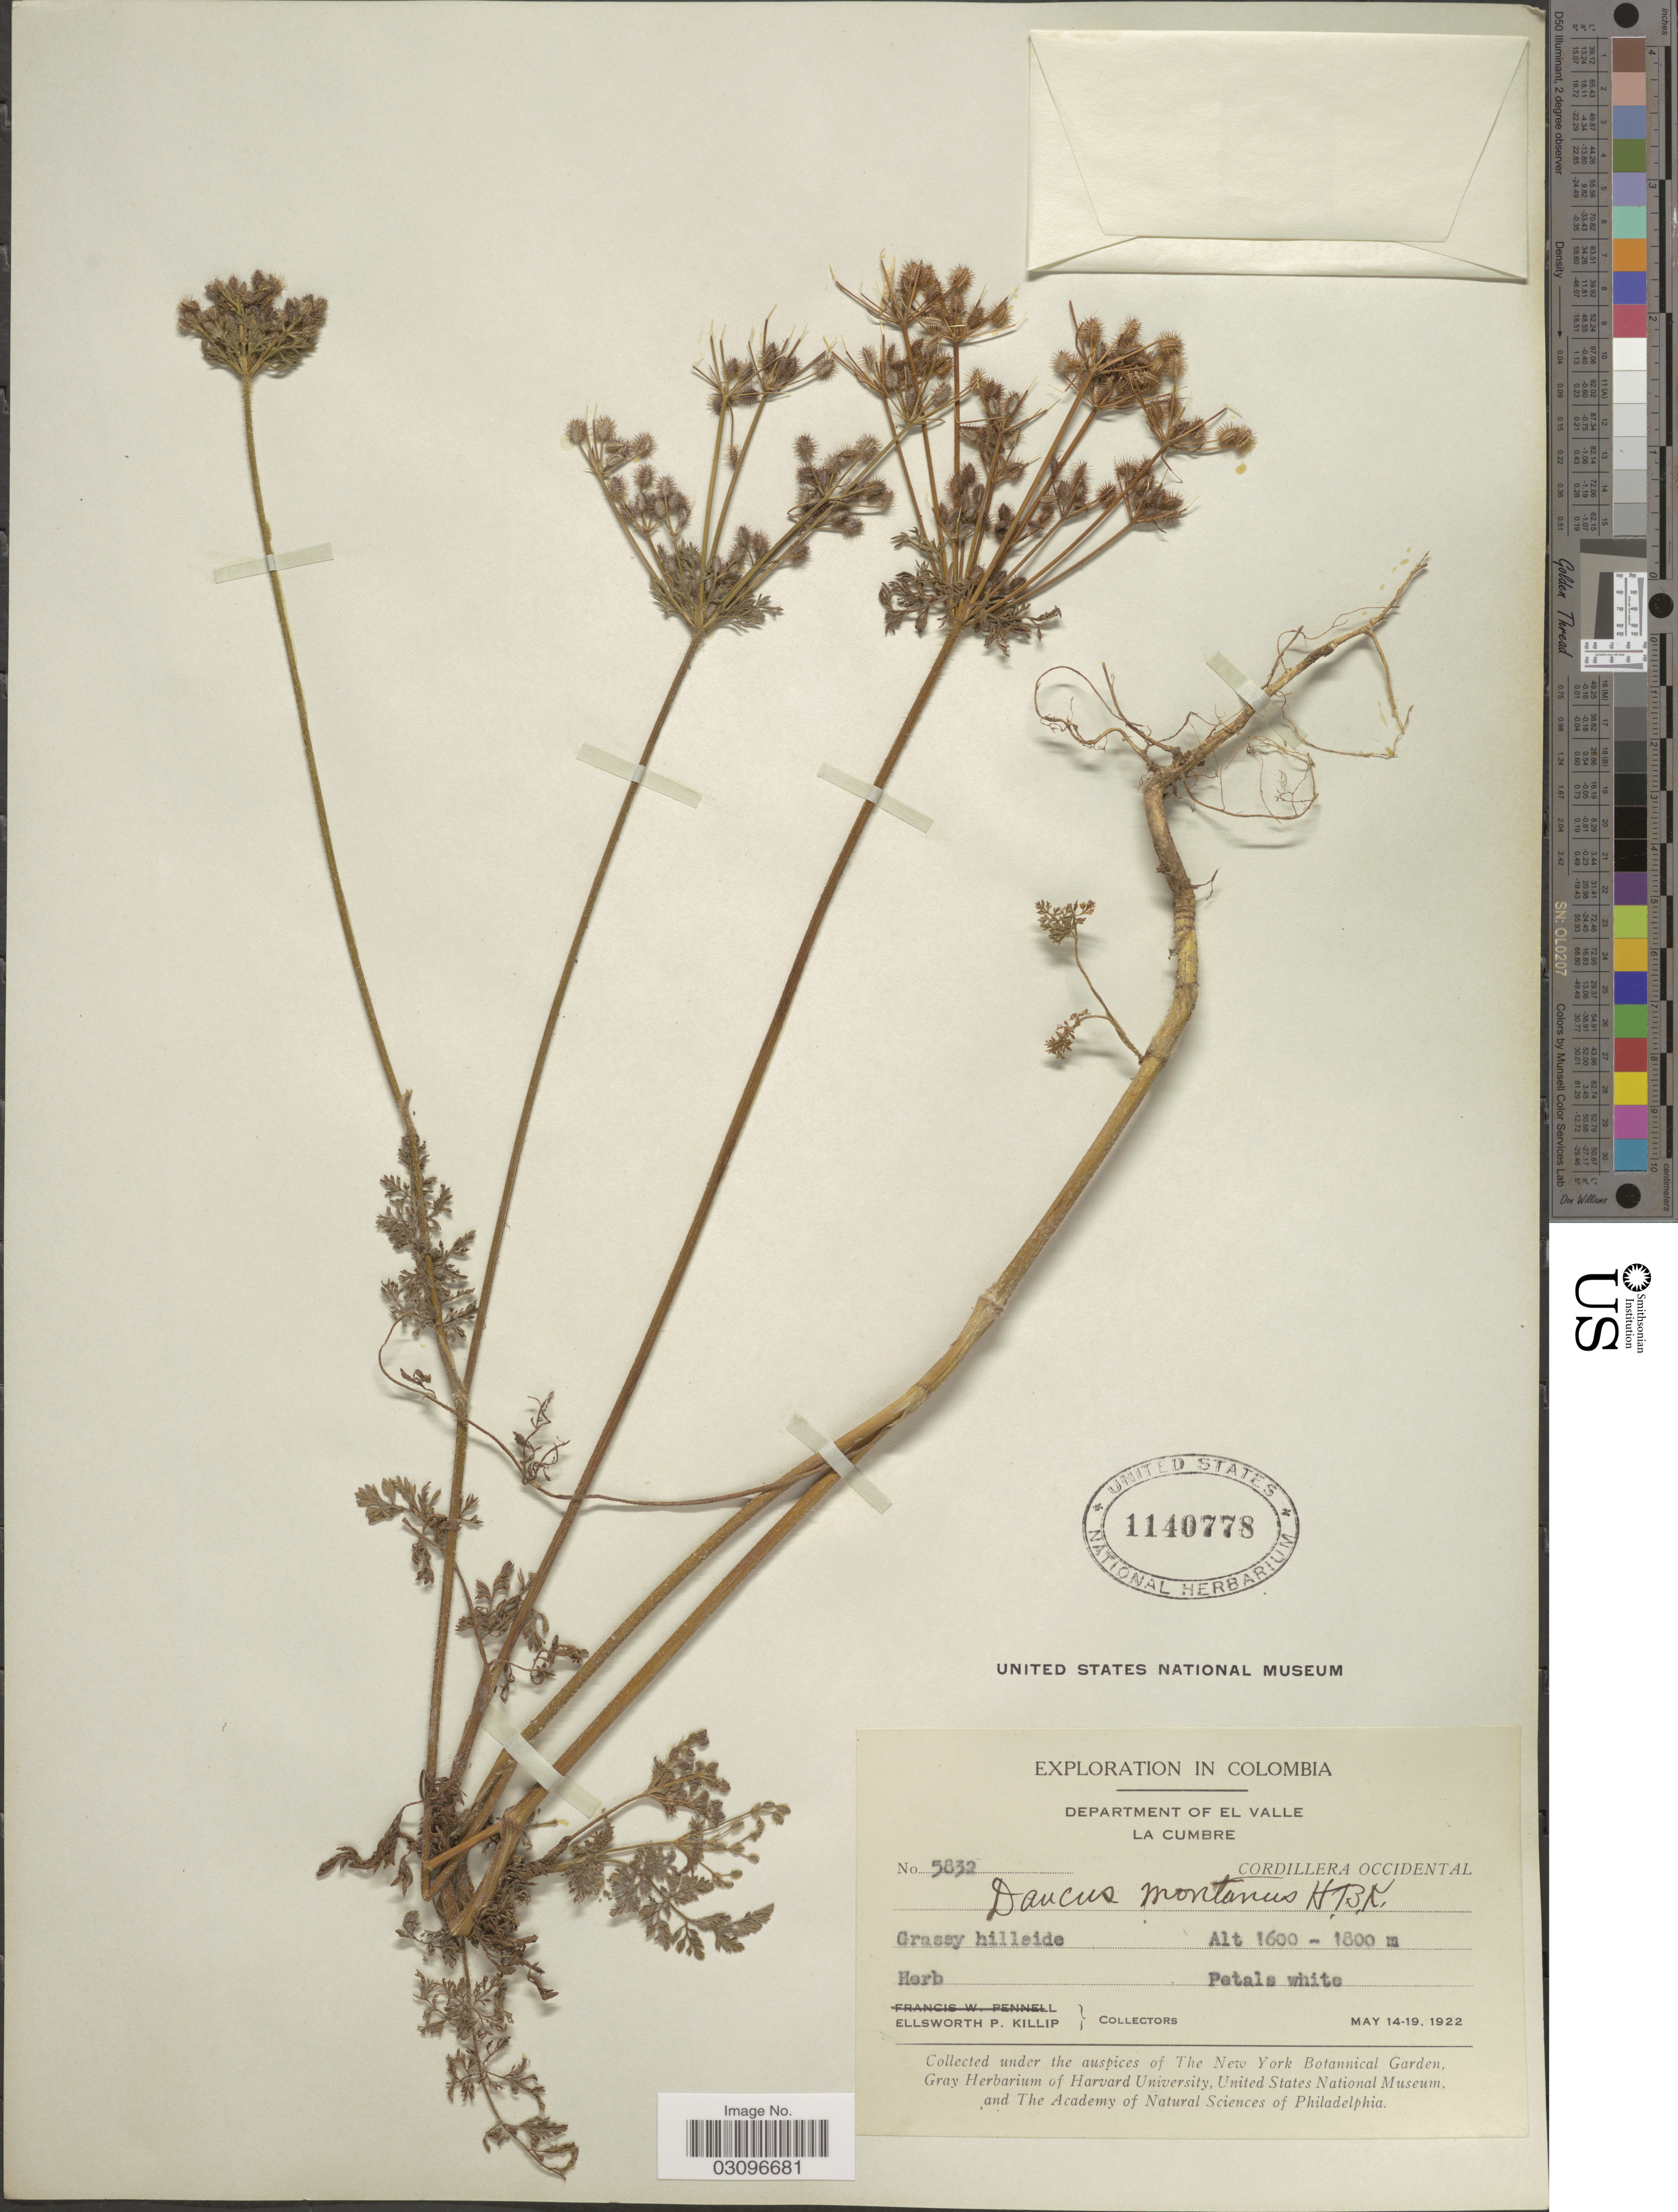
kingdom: Plantae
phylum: Tracheophyta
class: Magnoliopsida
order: Apiales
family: Apiaceae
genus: Daucus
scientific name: Daucus montanus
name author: Humb. & Bonpl. ex Spreng.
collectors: E. P. Killip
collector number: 5832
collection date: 1922-05-14/1922-05-19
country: Colombia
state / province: Valle del Cauca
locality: Department of El Valle. La Cumbre. Cordillera Occidental.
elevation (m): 1600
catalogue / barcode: US 1140778